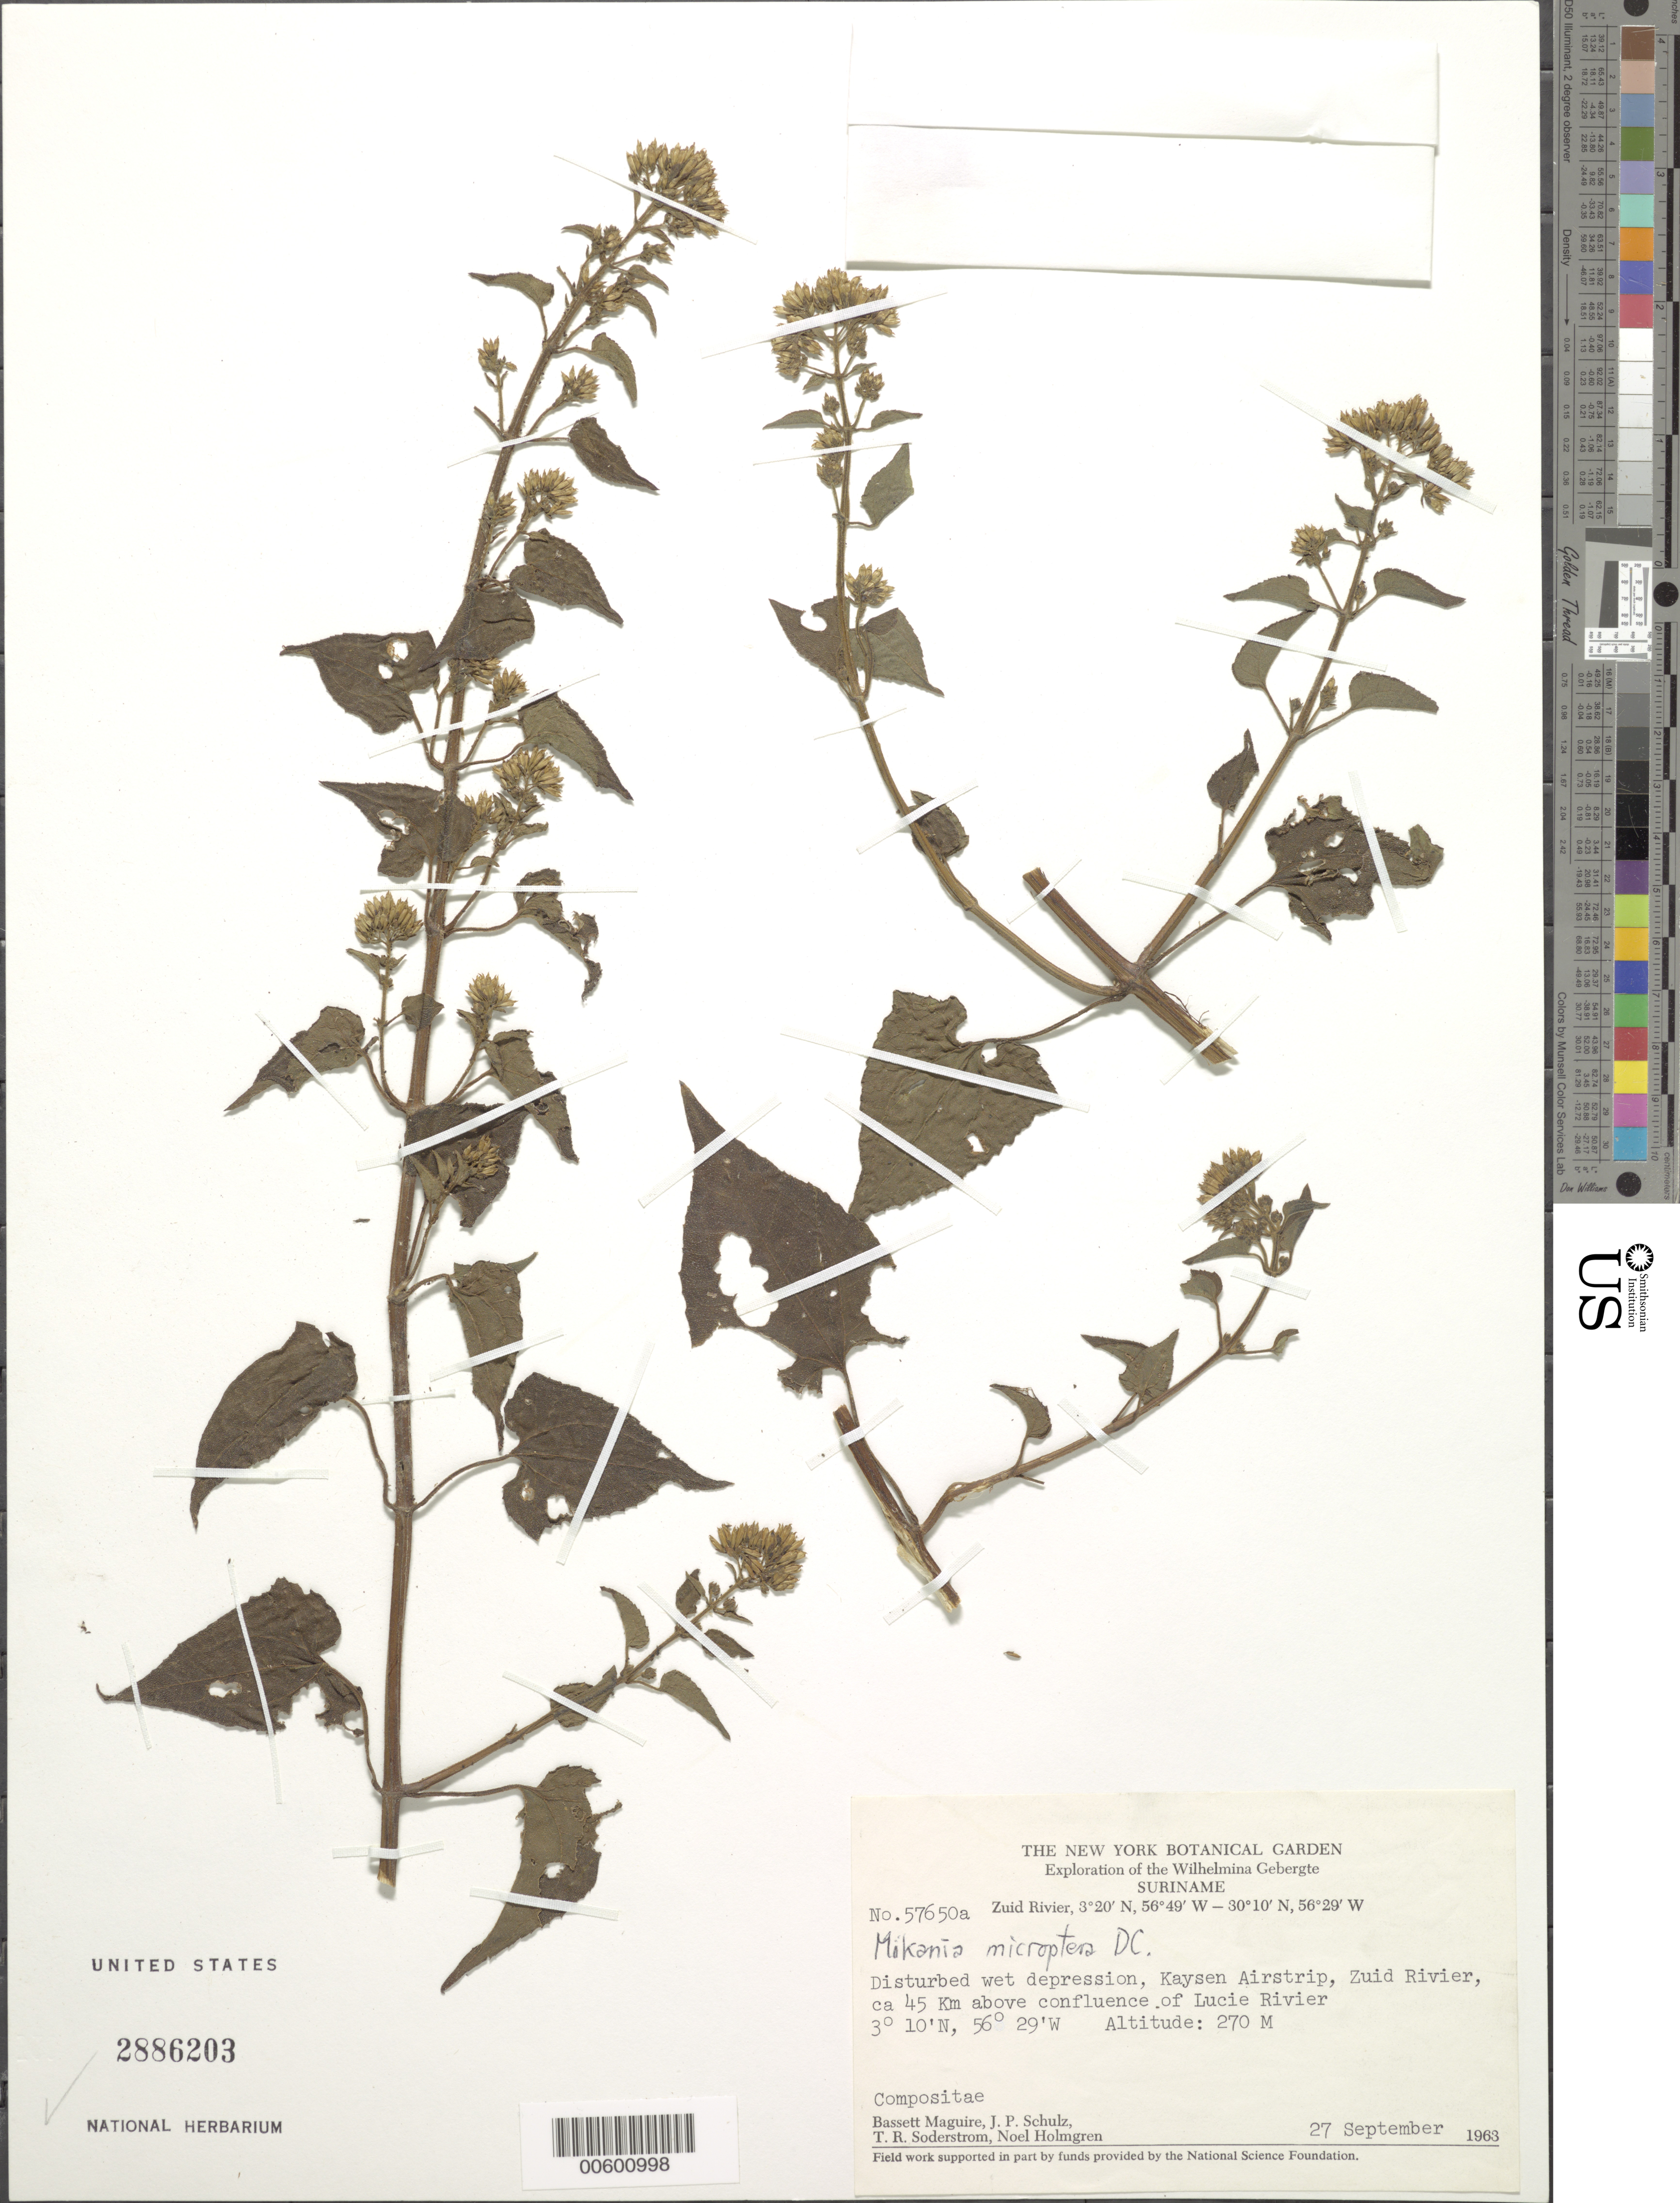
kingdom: Plantae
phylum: Tracheophyta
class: Magnoliopsida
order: Asterales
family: Asteraceae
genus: Mikania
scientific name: Mikania microptera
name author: DC.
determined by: Pruski, J. F.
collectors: B. Maguire, J. P. Schulz, T. R. Soderstrom & N. H. Holmgren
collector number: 57650 a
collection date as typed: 27-Sep-63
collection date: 1963-09-27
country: Suriname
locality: Kayser Airstrip, Zuid R., 45 km above confl. with Lucie R., Wilhelmina Gebergte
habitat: Disturbed wet depression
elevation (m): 270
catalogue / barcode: US 2886203